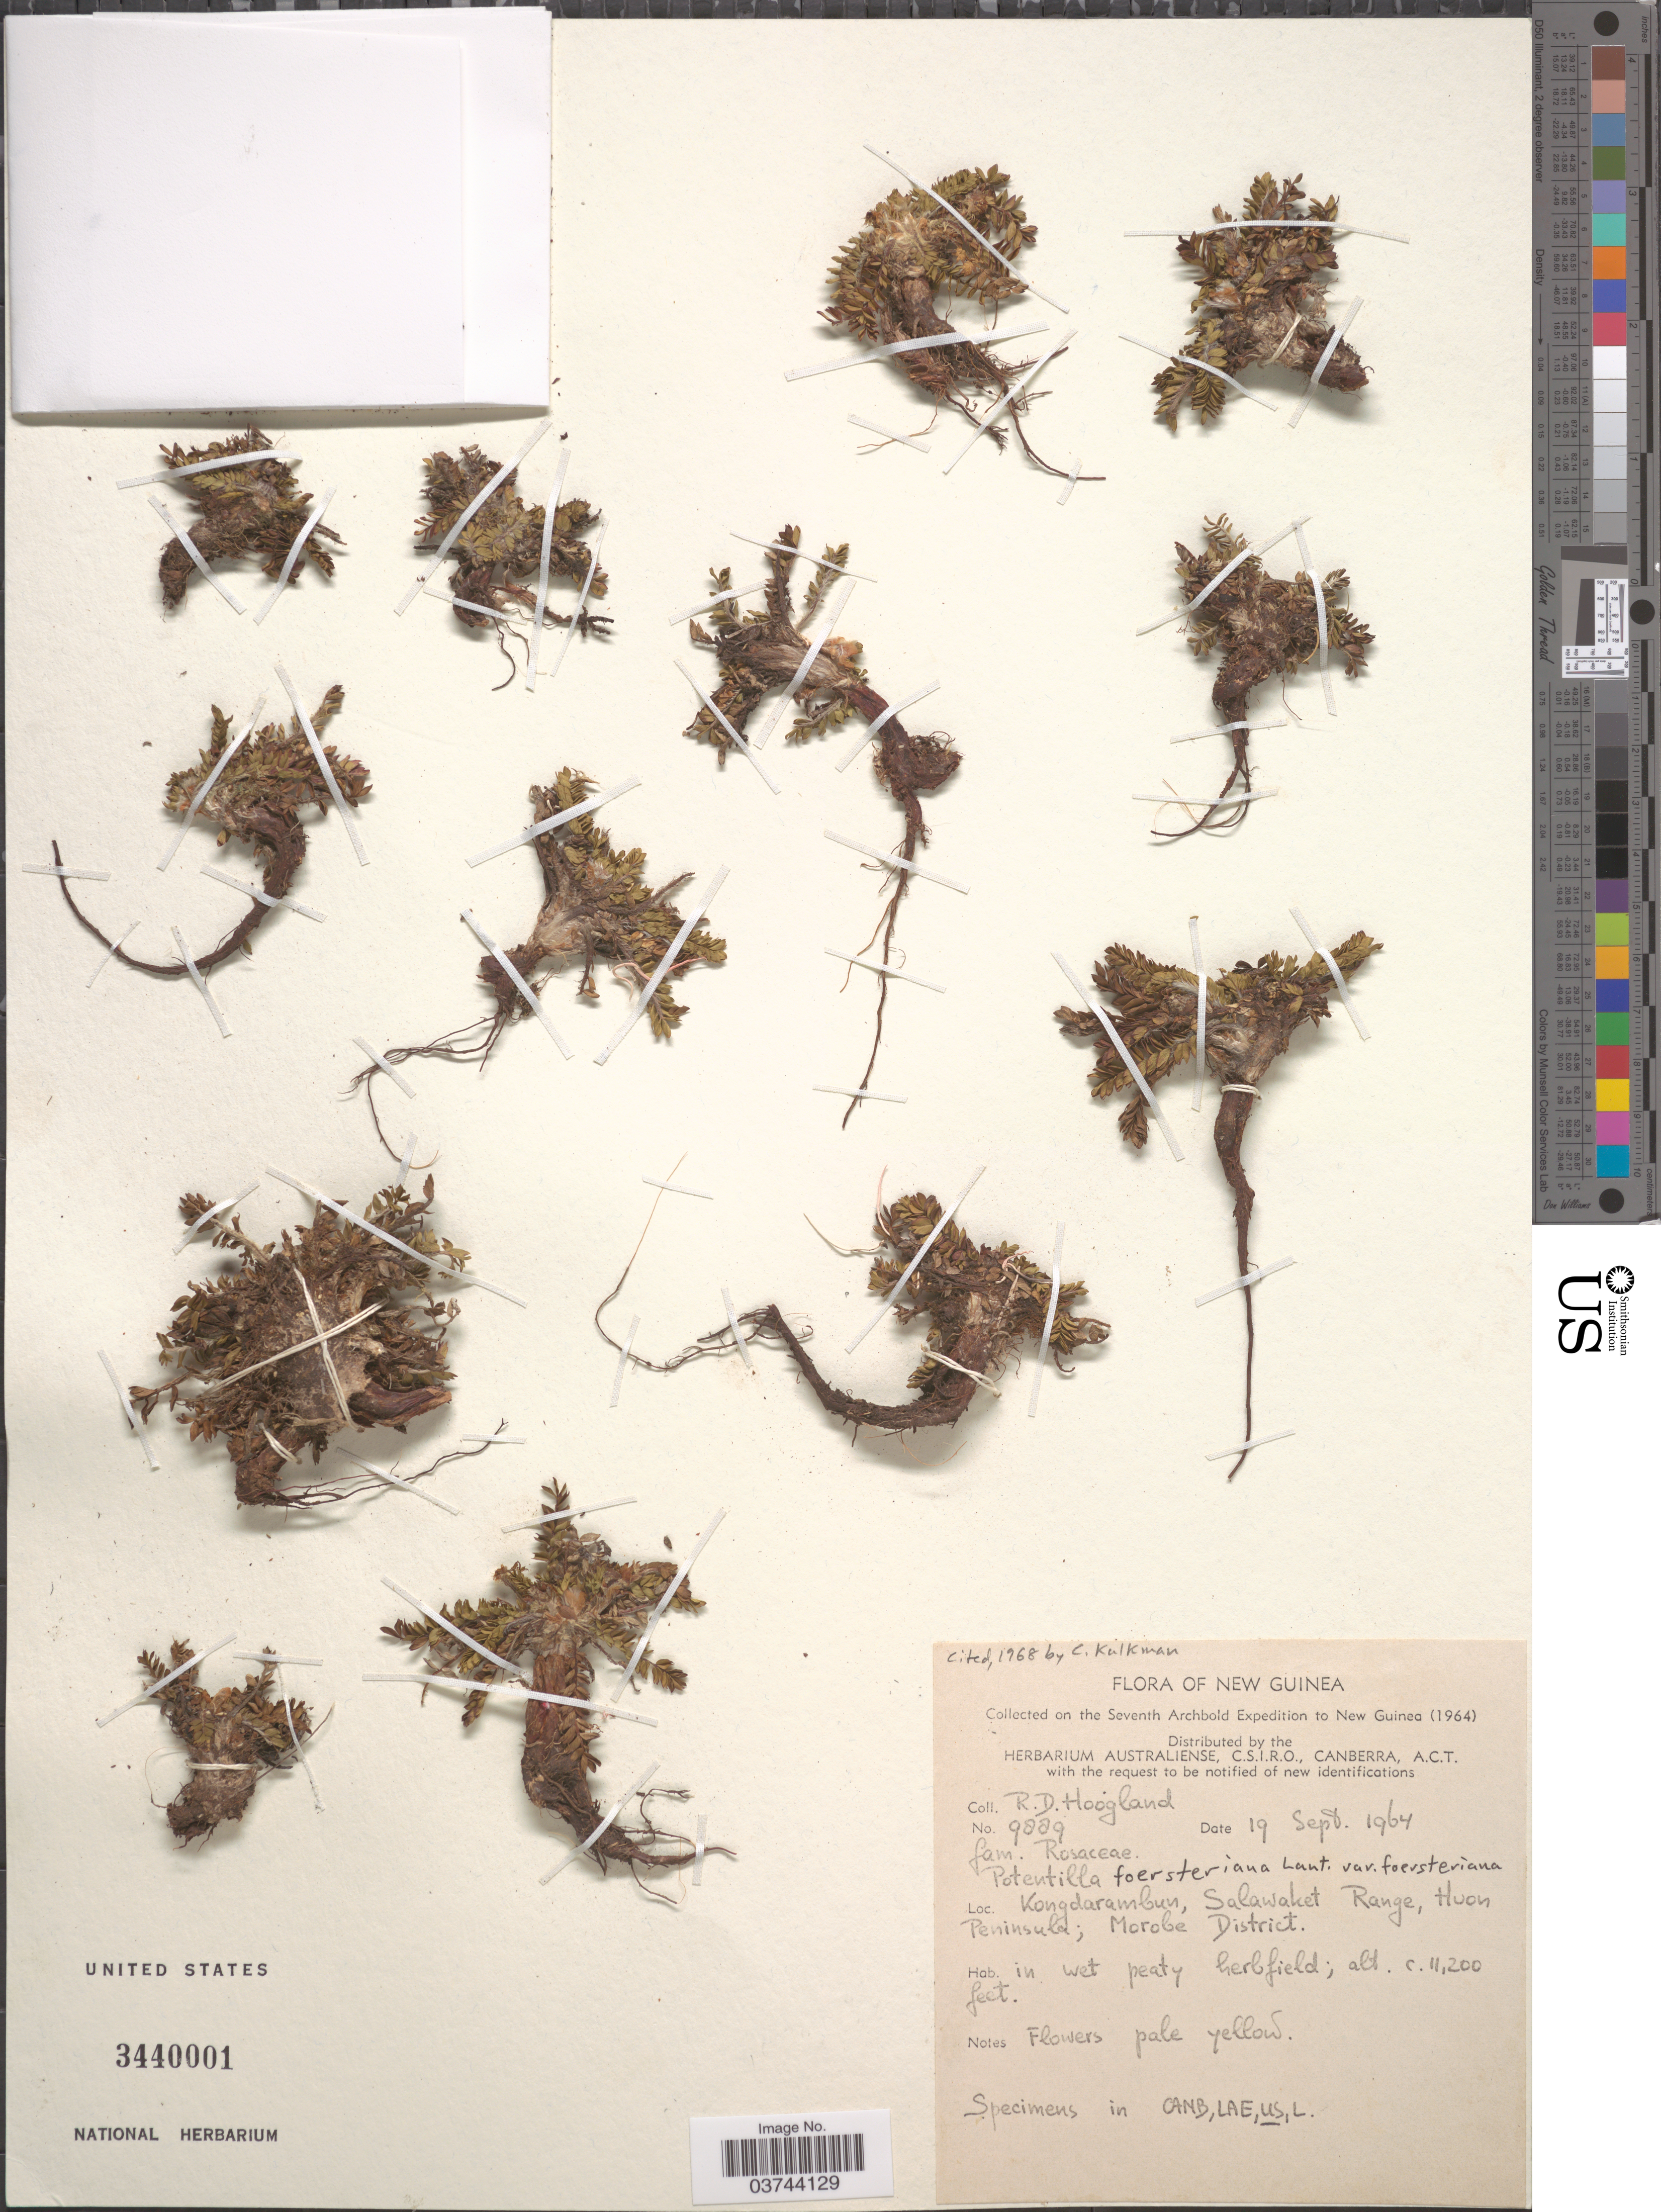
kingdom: Plantae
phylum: Tracheophyta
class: Magnoliopsida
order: Rosales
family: Rosaceae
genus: Potentilla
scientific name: Potentilla foersteriana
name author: Lauterb.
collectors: R. D. Hoogland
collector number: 9889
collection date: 1964-09-19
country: Papua New Guinea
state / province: Morobe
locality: New Guinea. Kongdarambun, Salawaket Range, Huon Peninsula; Morobe District.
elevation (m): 3414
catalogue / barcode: US 3440001